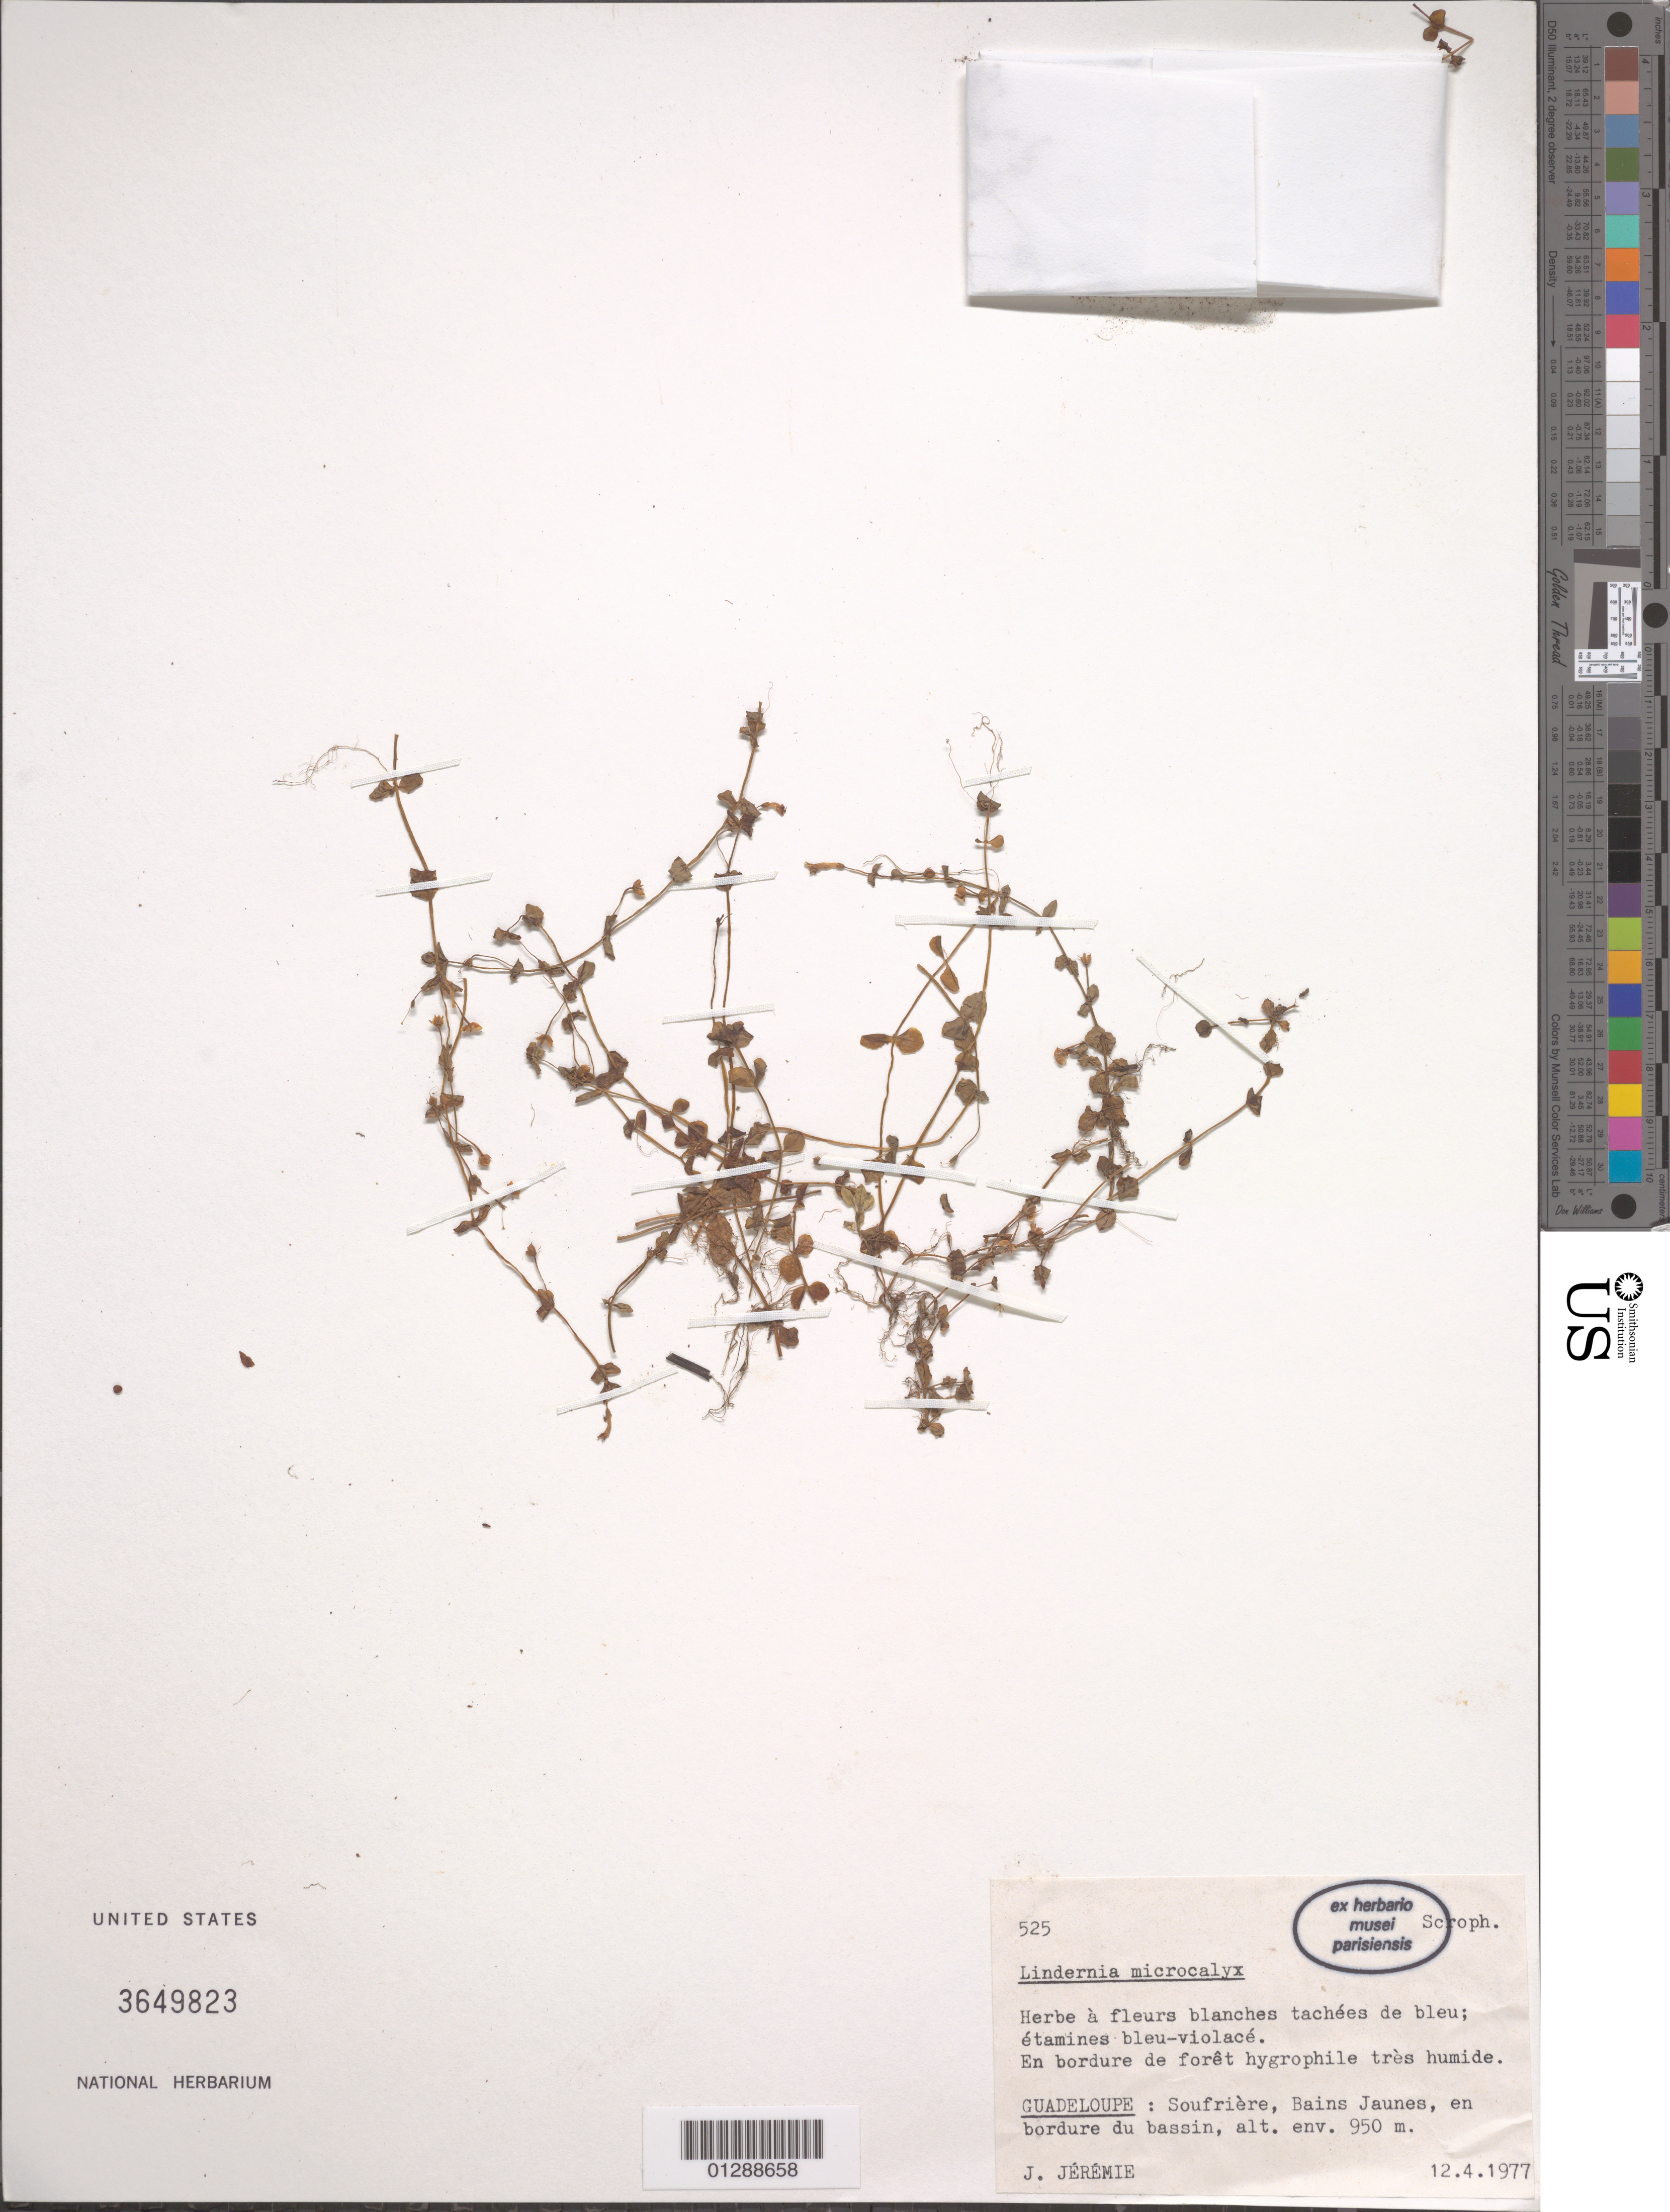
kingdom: Plantae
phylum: Tracheophyta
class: Magnoliopsida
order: Lamiales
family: Linderniaceae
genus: Lindernia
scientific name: Lindernia microcalyx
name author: Pennell & Stehlé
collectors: J. Jérémie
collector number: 525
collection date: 1977-04-12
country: Guadeloupe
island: Basse-Terre I.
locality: Soufrière, Bains Jaunes.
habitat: En bordure de forêt hygrophile très humide.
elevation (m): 950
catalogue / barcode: US 3649823